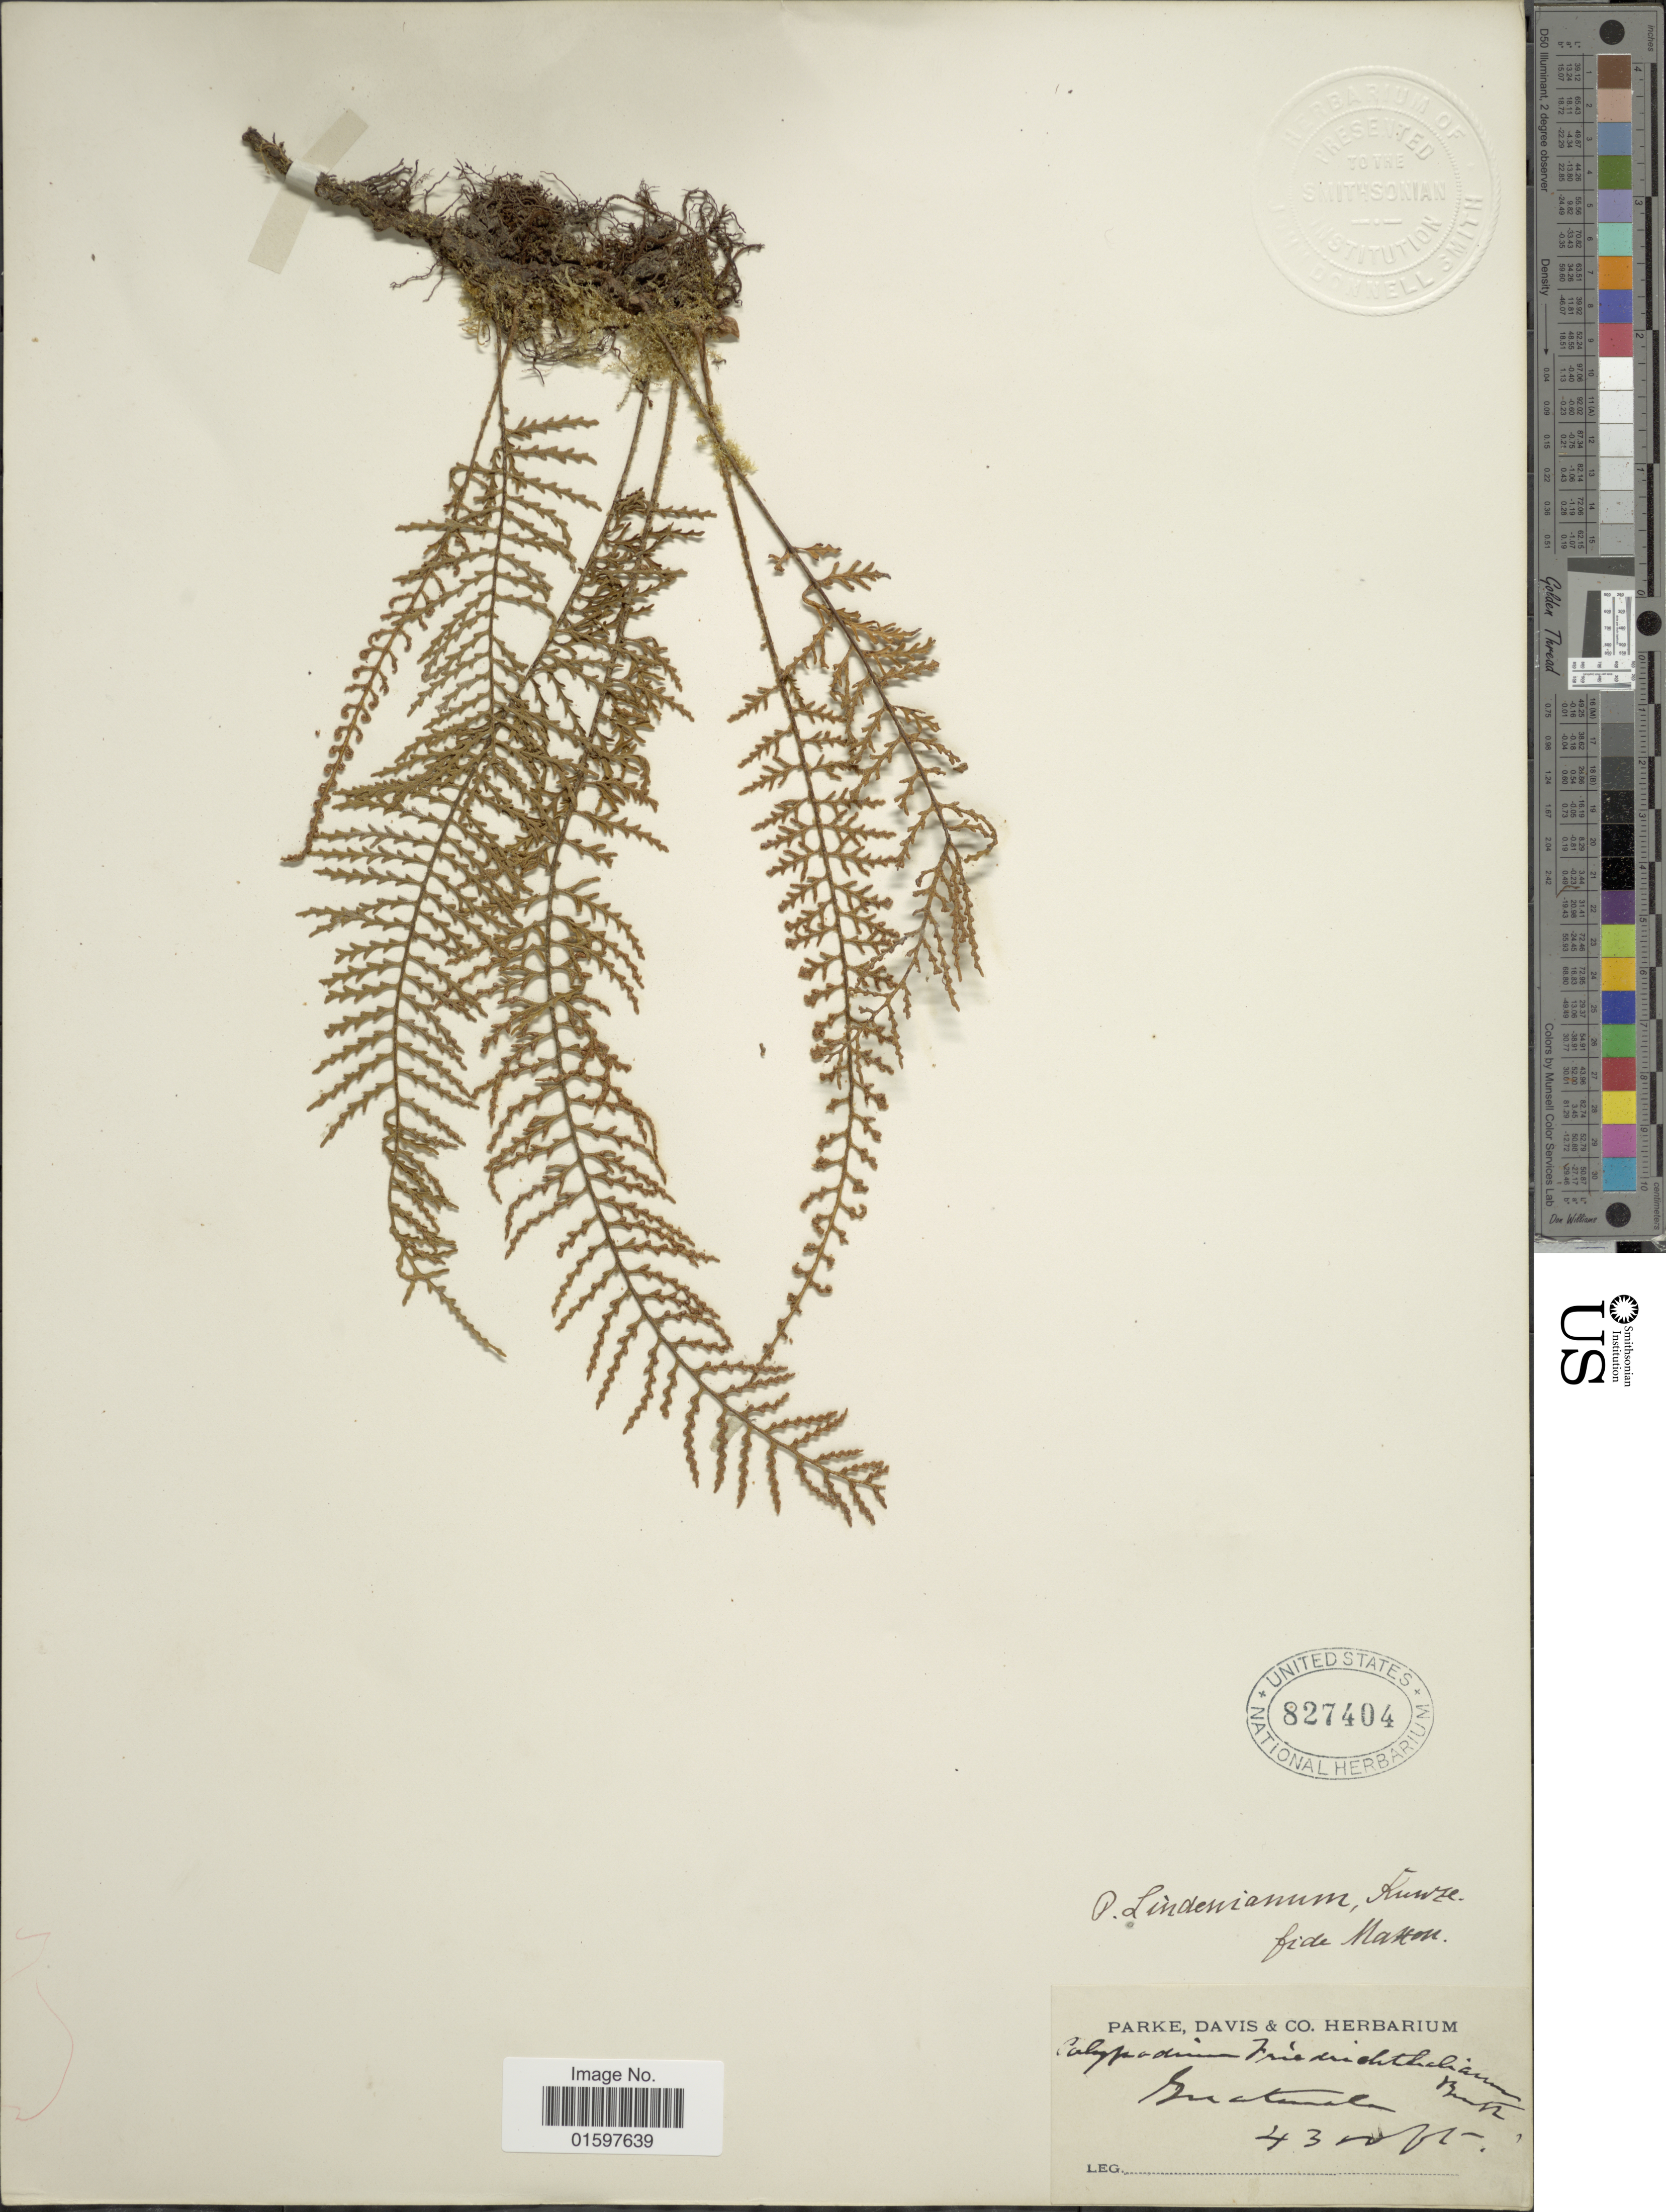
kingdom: Plantae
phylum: Tracheophyta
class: Polypodiopsida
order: Polypodiales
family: Polypodiaceae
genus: Pleopeltis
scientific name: Pleopeltis lindeniana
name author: (Kunze) A.R. Sm. & Tejero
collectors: ex herb. Parke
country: Guatemala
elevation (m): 1311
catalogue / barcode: US 827404